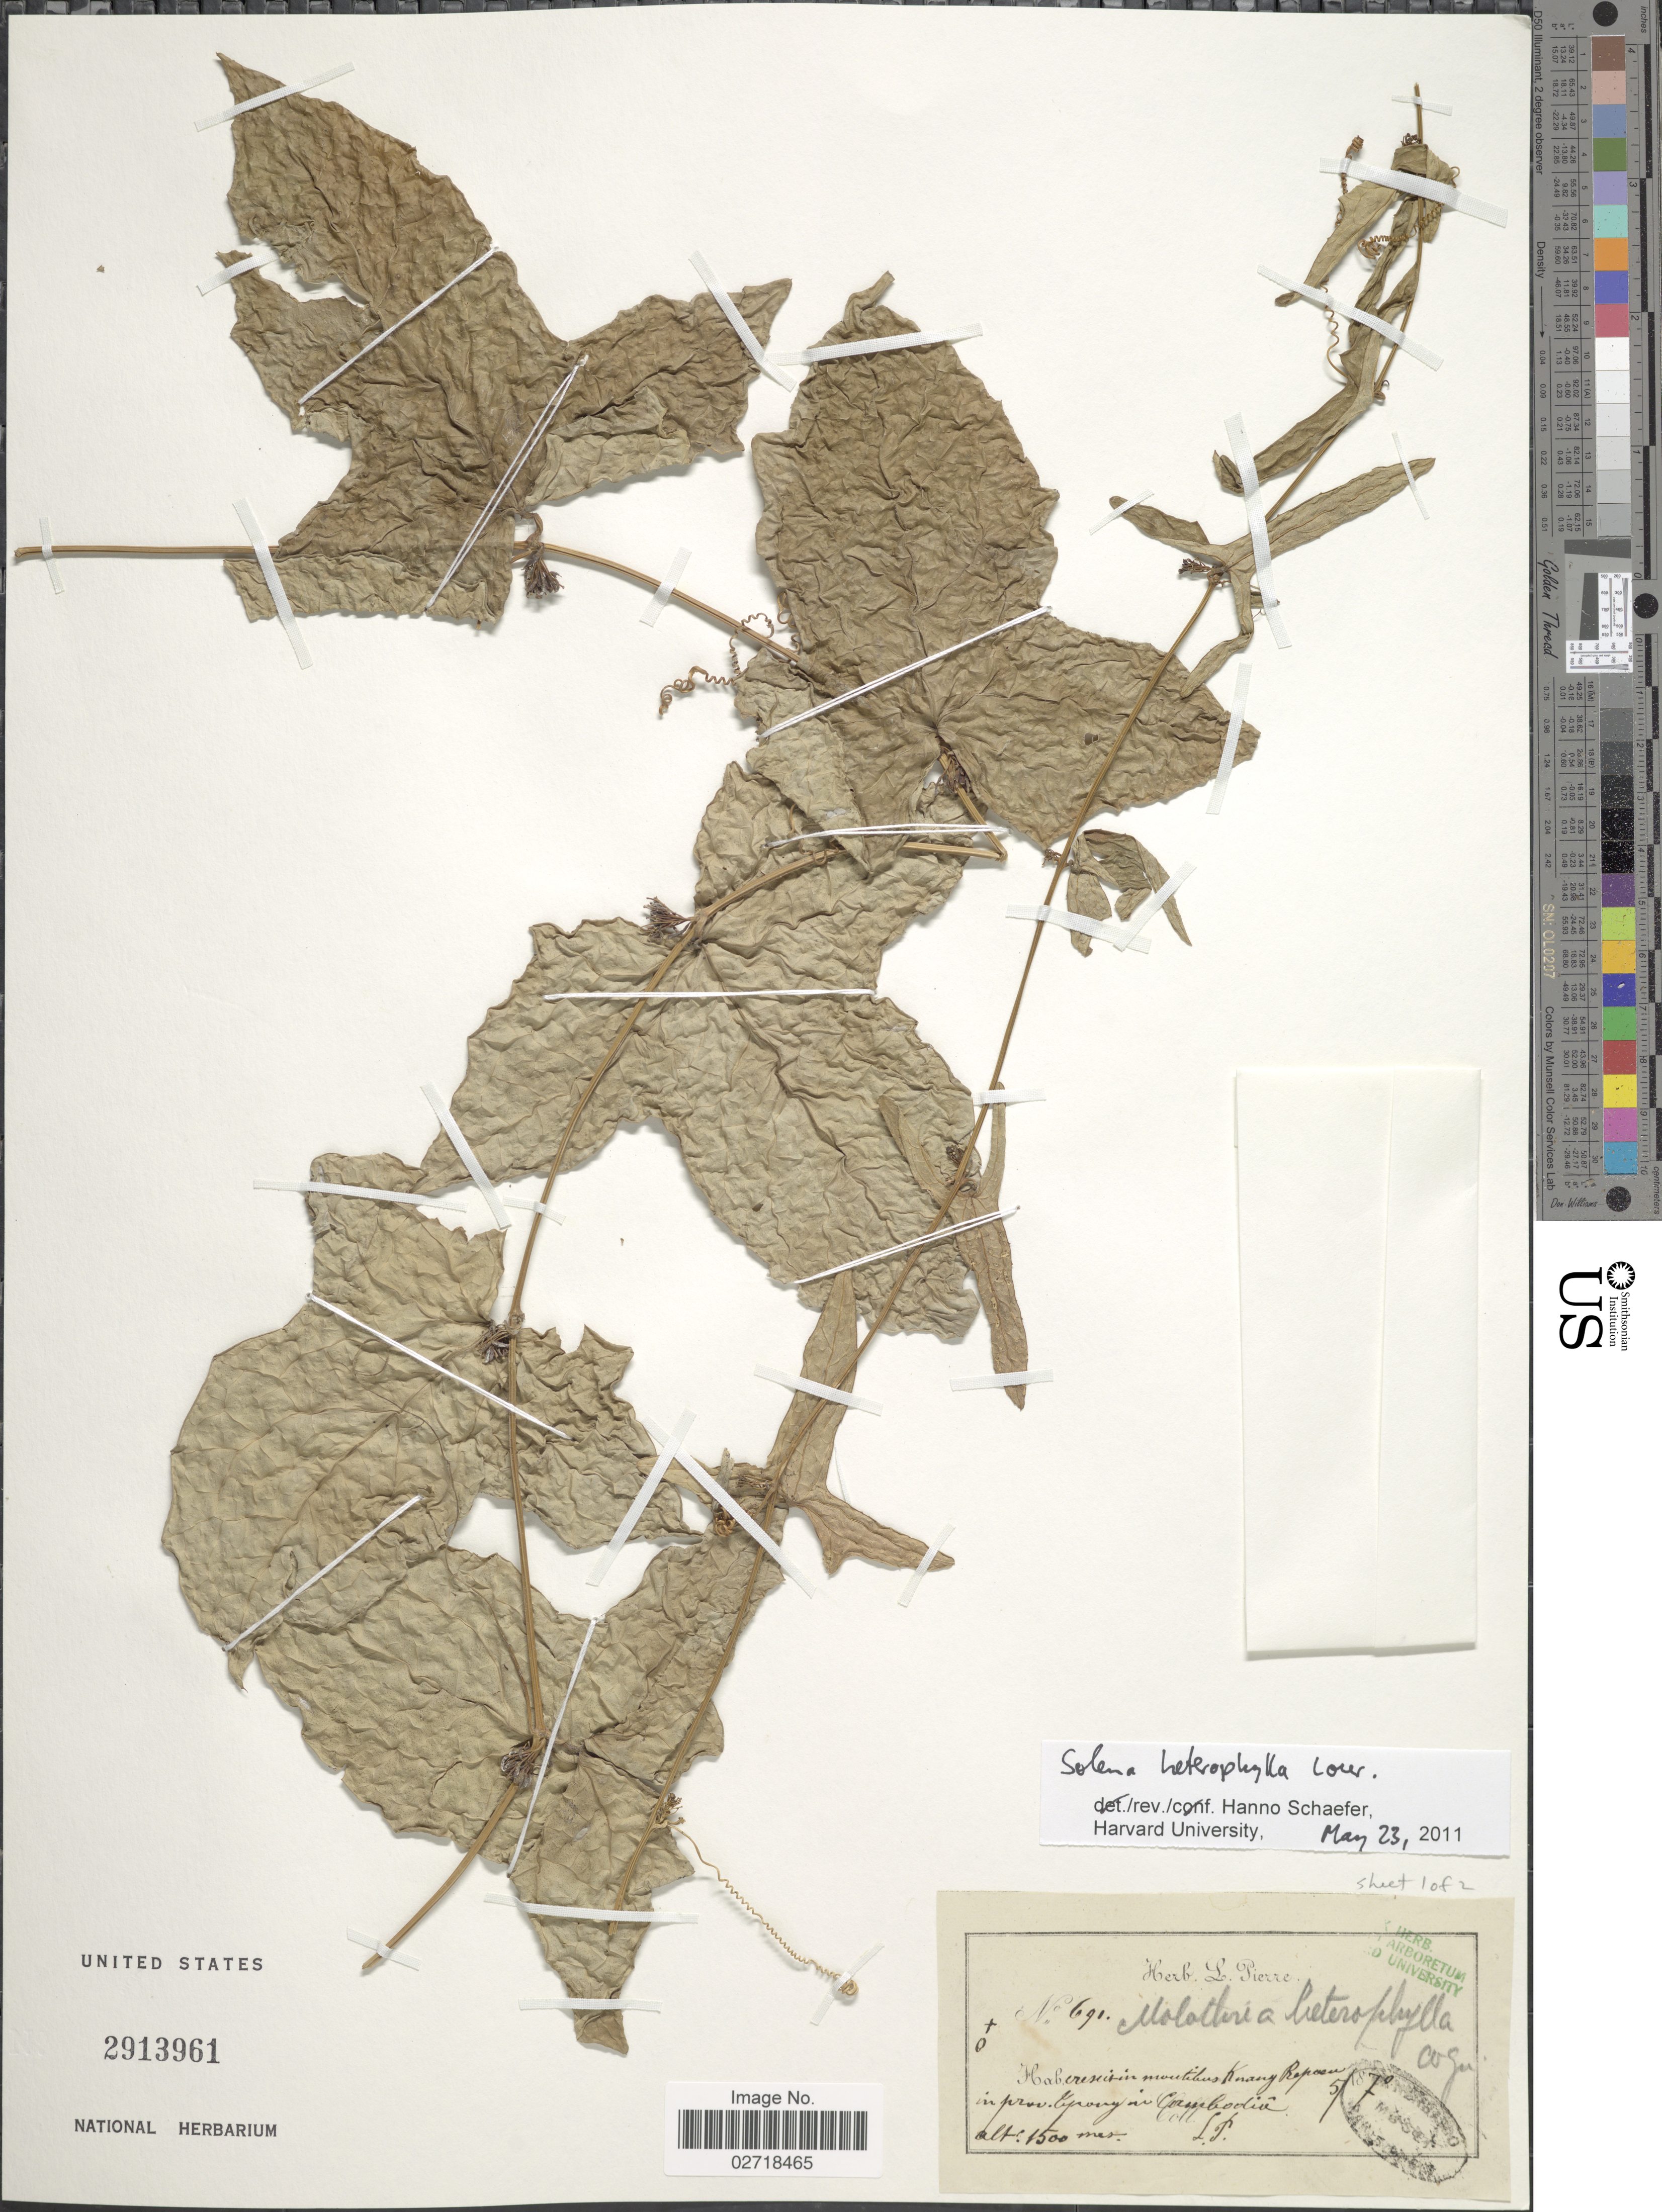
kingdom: Plantae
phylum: Tracheophyta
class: Magnoliopsida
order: Cucurbitales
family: Cucurbitaceae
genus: Solena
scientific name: Solena heterophylla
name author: Lour.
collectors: L. Pierre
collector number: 691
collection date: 1870-05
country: Cambodia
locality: Montibus Keran Reposa in prov. Tpong [interpreted]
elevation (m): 1500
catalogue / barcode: US 2913961